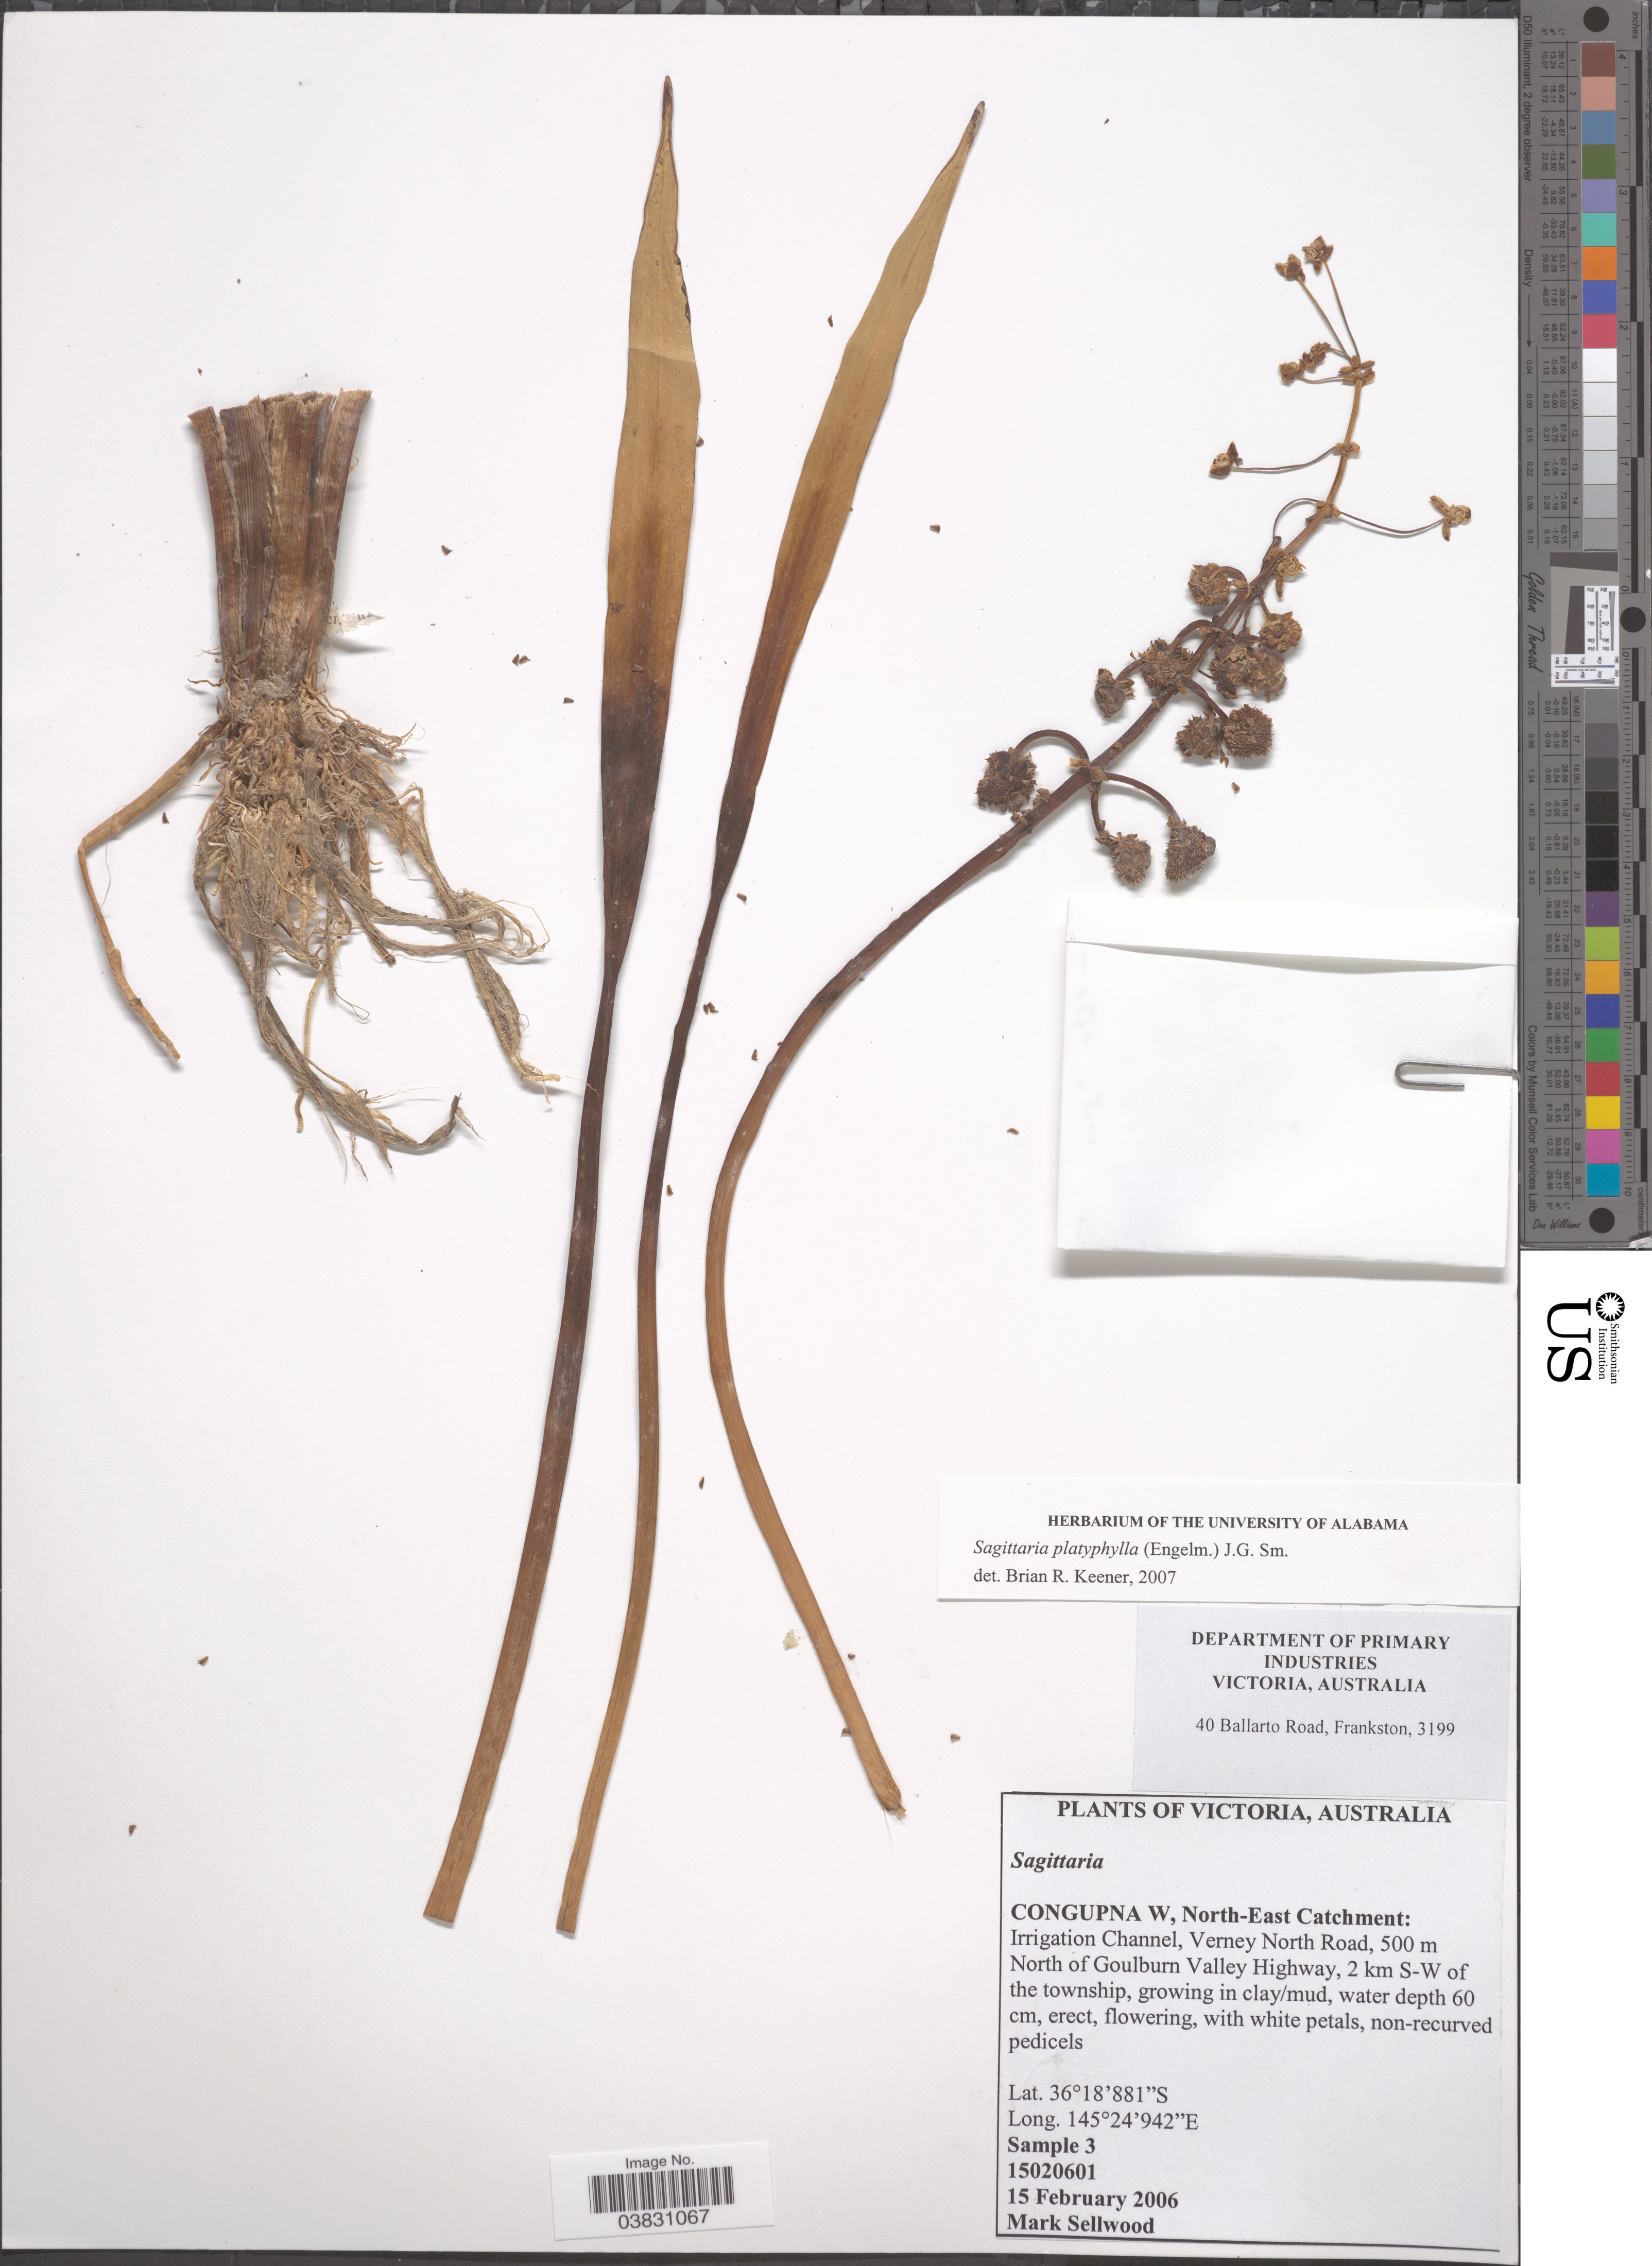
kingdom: Plantae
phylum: Tracheophyta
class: Liliopsida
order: Alismatales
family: Alismataceae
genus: Sagittaria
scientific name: Sagittaria platyphylla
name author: (Englem.) J.G. Sm.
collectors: M. Sellwood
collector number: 15020601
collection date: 2006-02-15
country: Australia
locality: Victoria. Congupna W, North-East Catchment: Irrigation Channel, Verney North Road, 500 m North of Goulburn Valley Highway, 2 km S-W of the township.